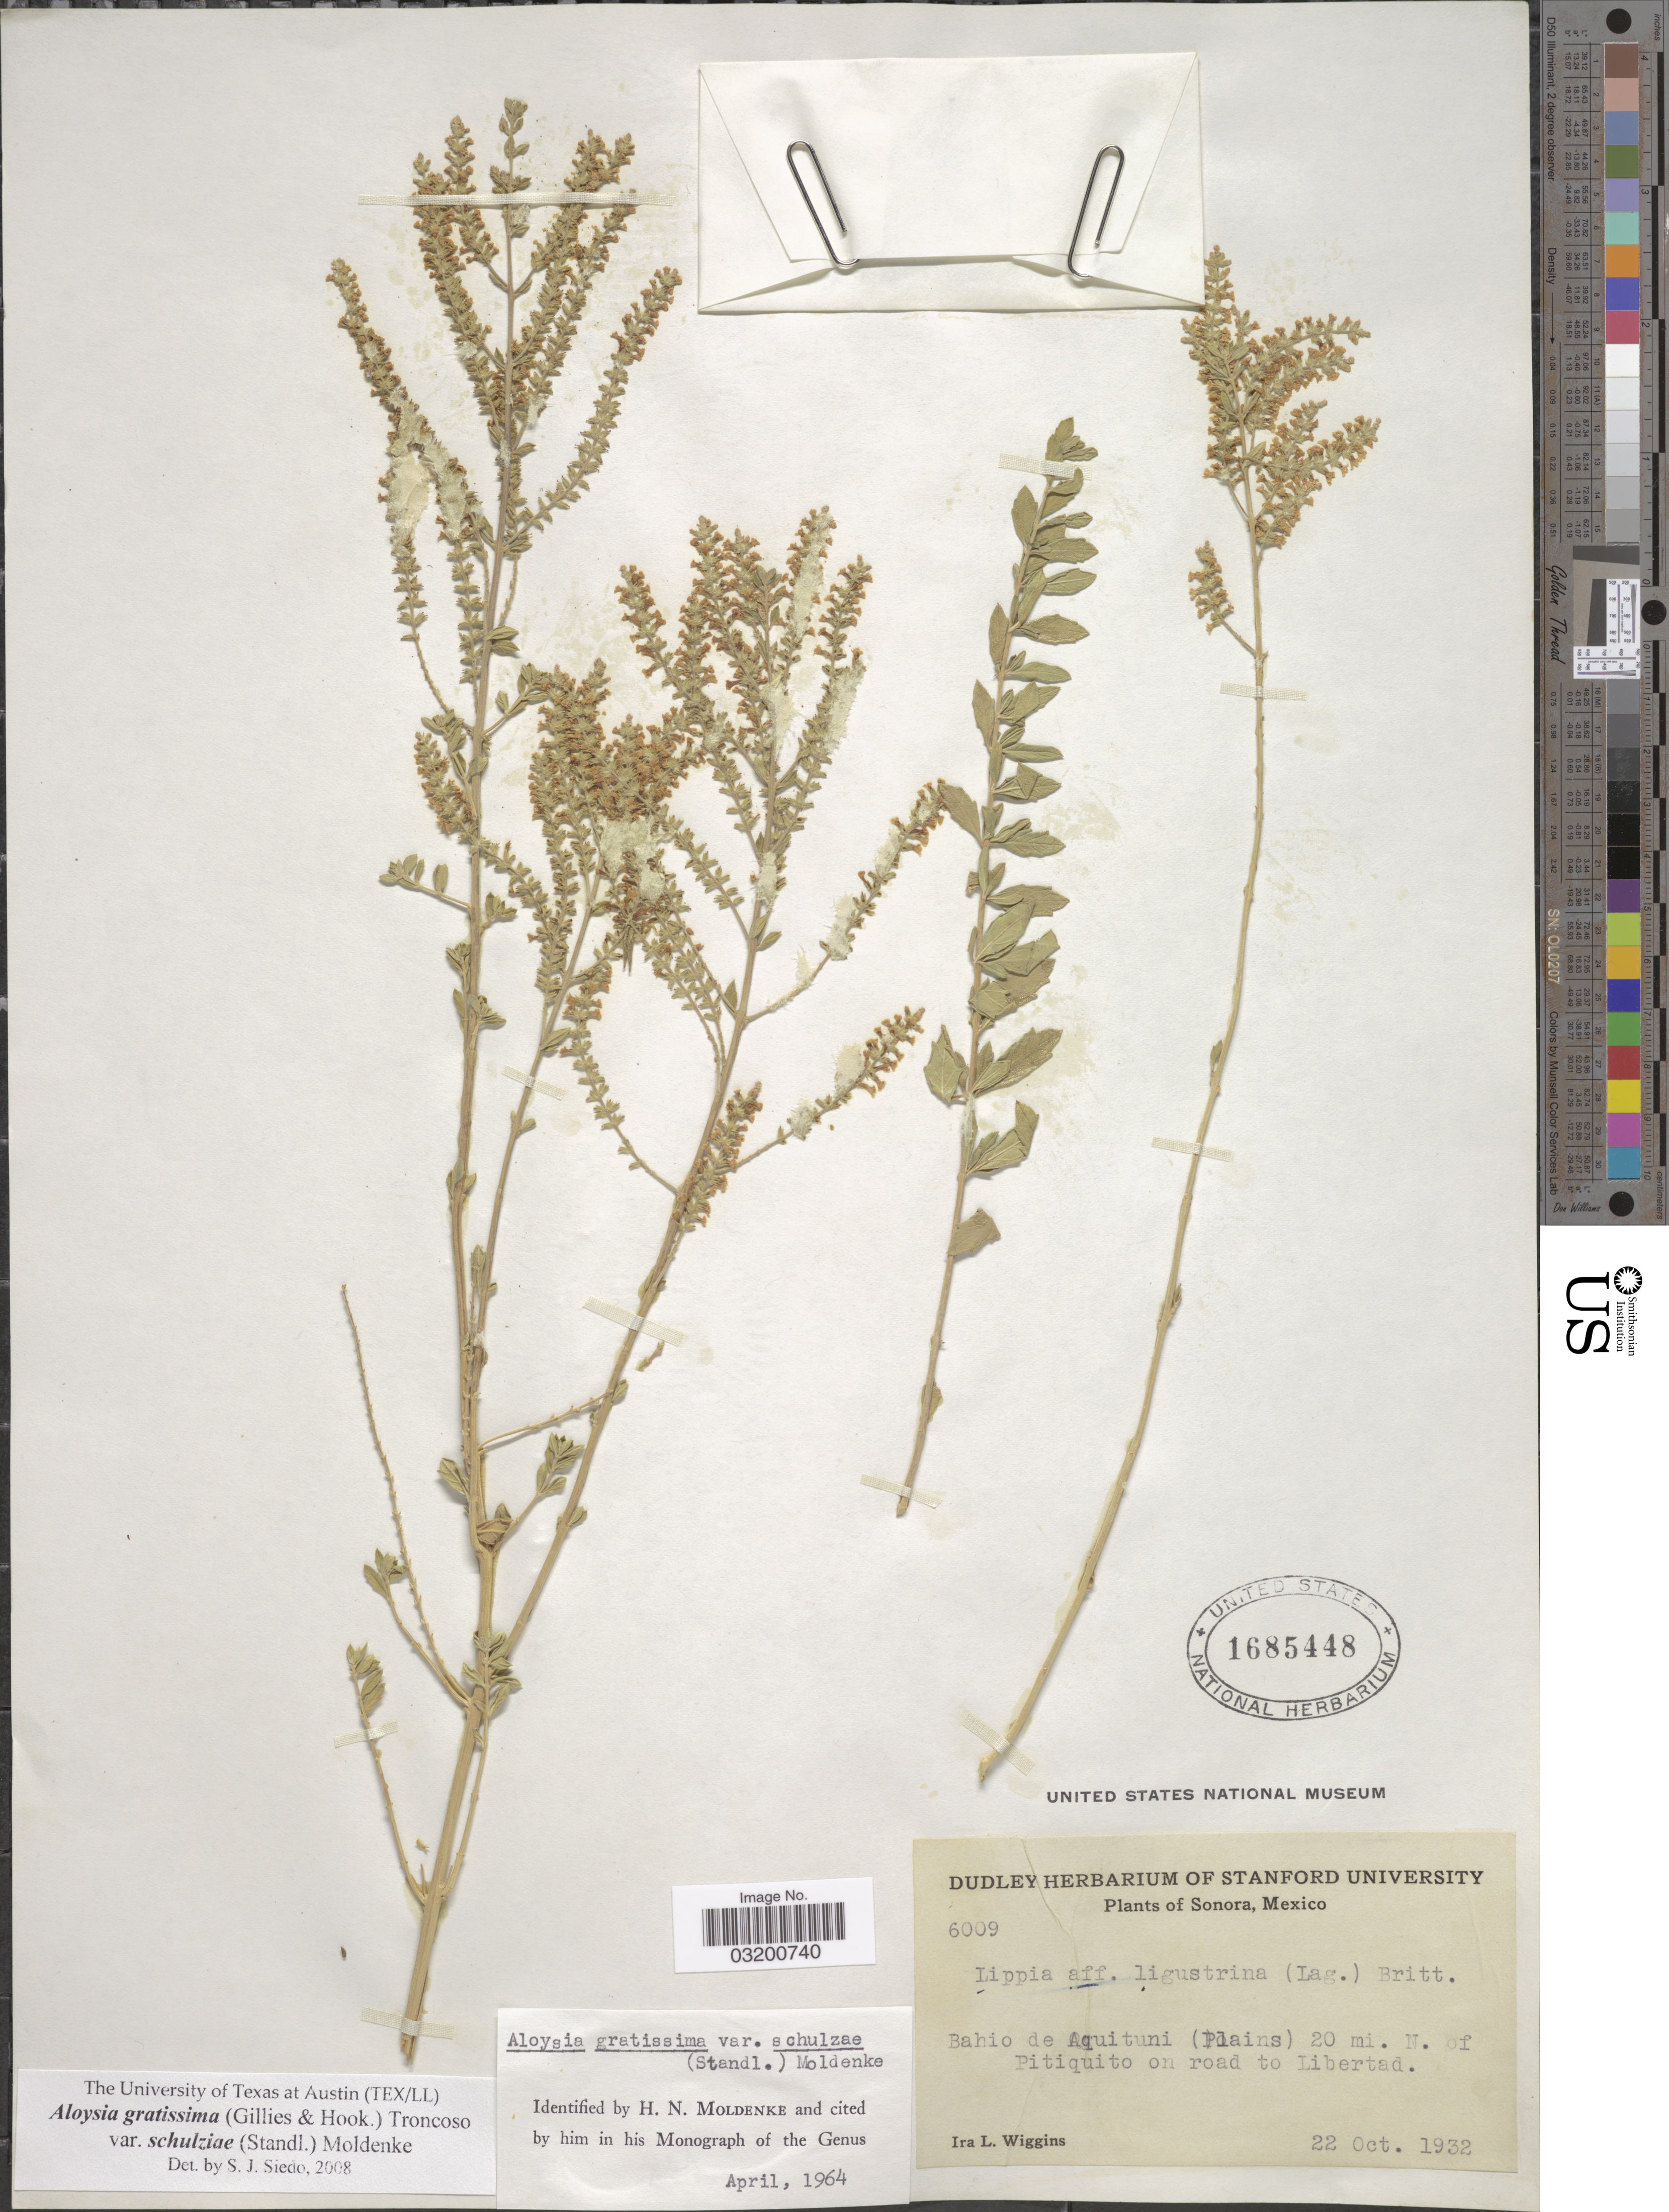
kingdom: Plantae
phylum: Tracheophyta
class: Magnoliopsida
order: Lamiales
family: Verbenaceae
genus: Aloysia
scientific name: Aloysia gratissima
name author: (Gillies & Hook.) Tronc.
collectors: I. L. Wiggins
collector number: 6009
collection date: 1932-10-22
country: Mexico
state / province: Sonora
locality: Bahio de Aquituni (Plains) 20 mi. N. of Pitiquito on road to Libertad.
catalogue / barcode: US 1685448